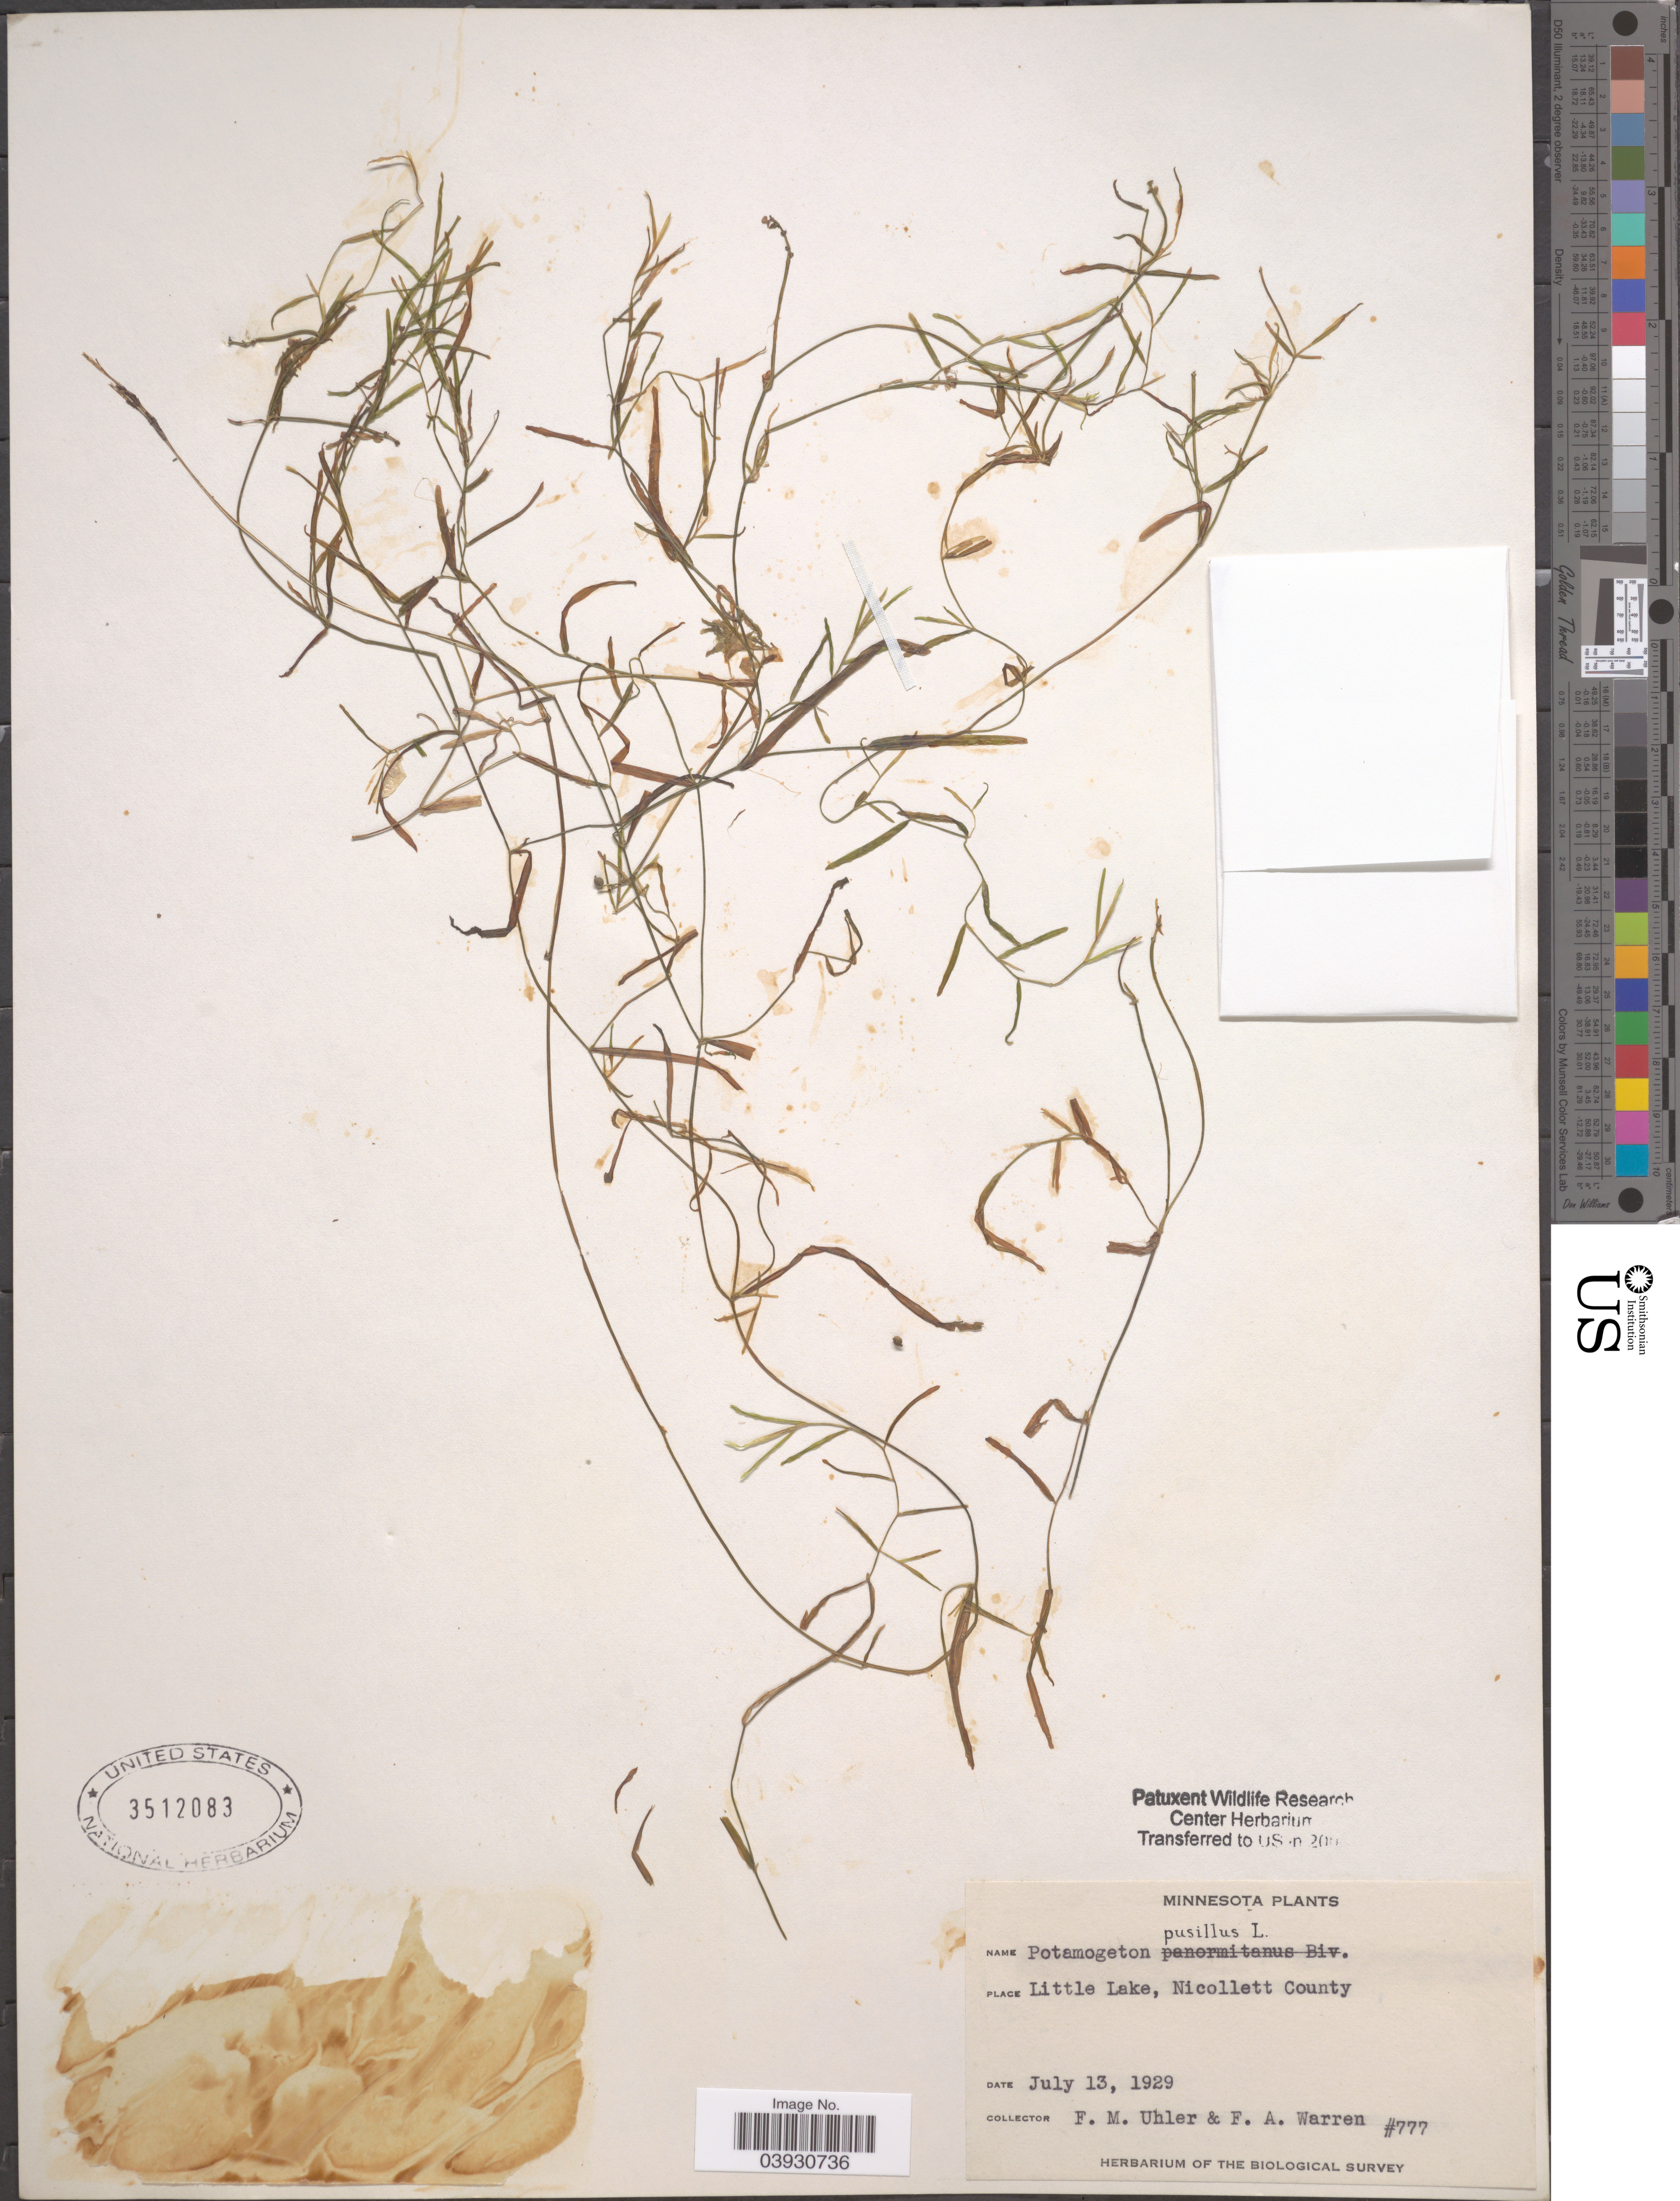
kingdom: Plantae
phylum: Tracheophyta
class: Liliopsida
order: Alismatales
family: Potamogetonaceae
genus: Potamogeton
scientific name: Potamogeton pusillus var. pusillus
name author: L.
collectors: F. M. Uhler & F. Warren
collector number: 777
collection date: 1929-07-13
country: United States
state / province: Minnesota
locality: Little Lake, Nicollett County.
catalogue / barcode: US 3512083